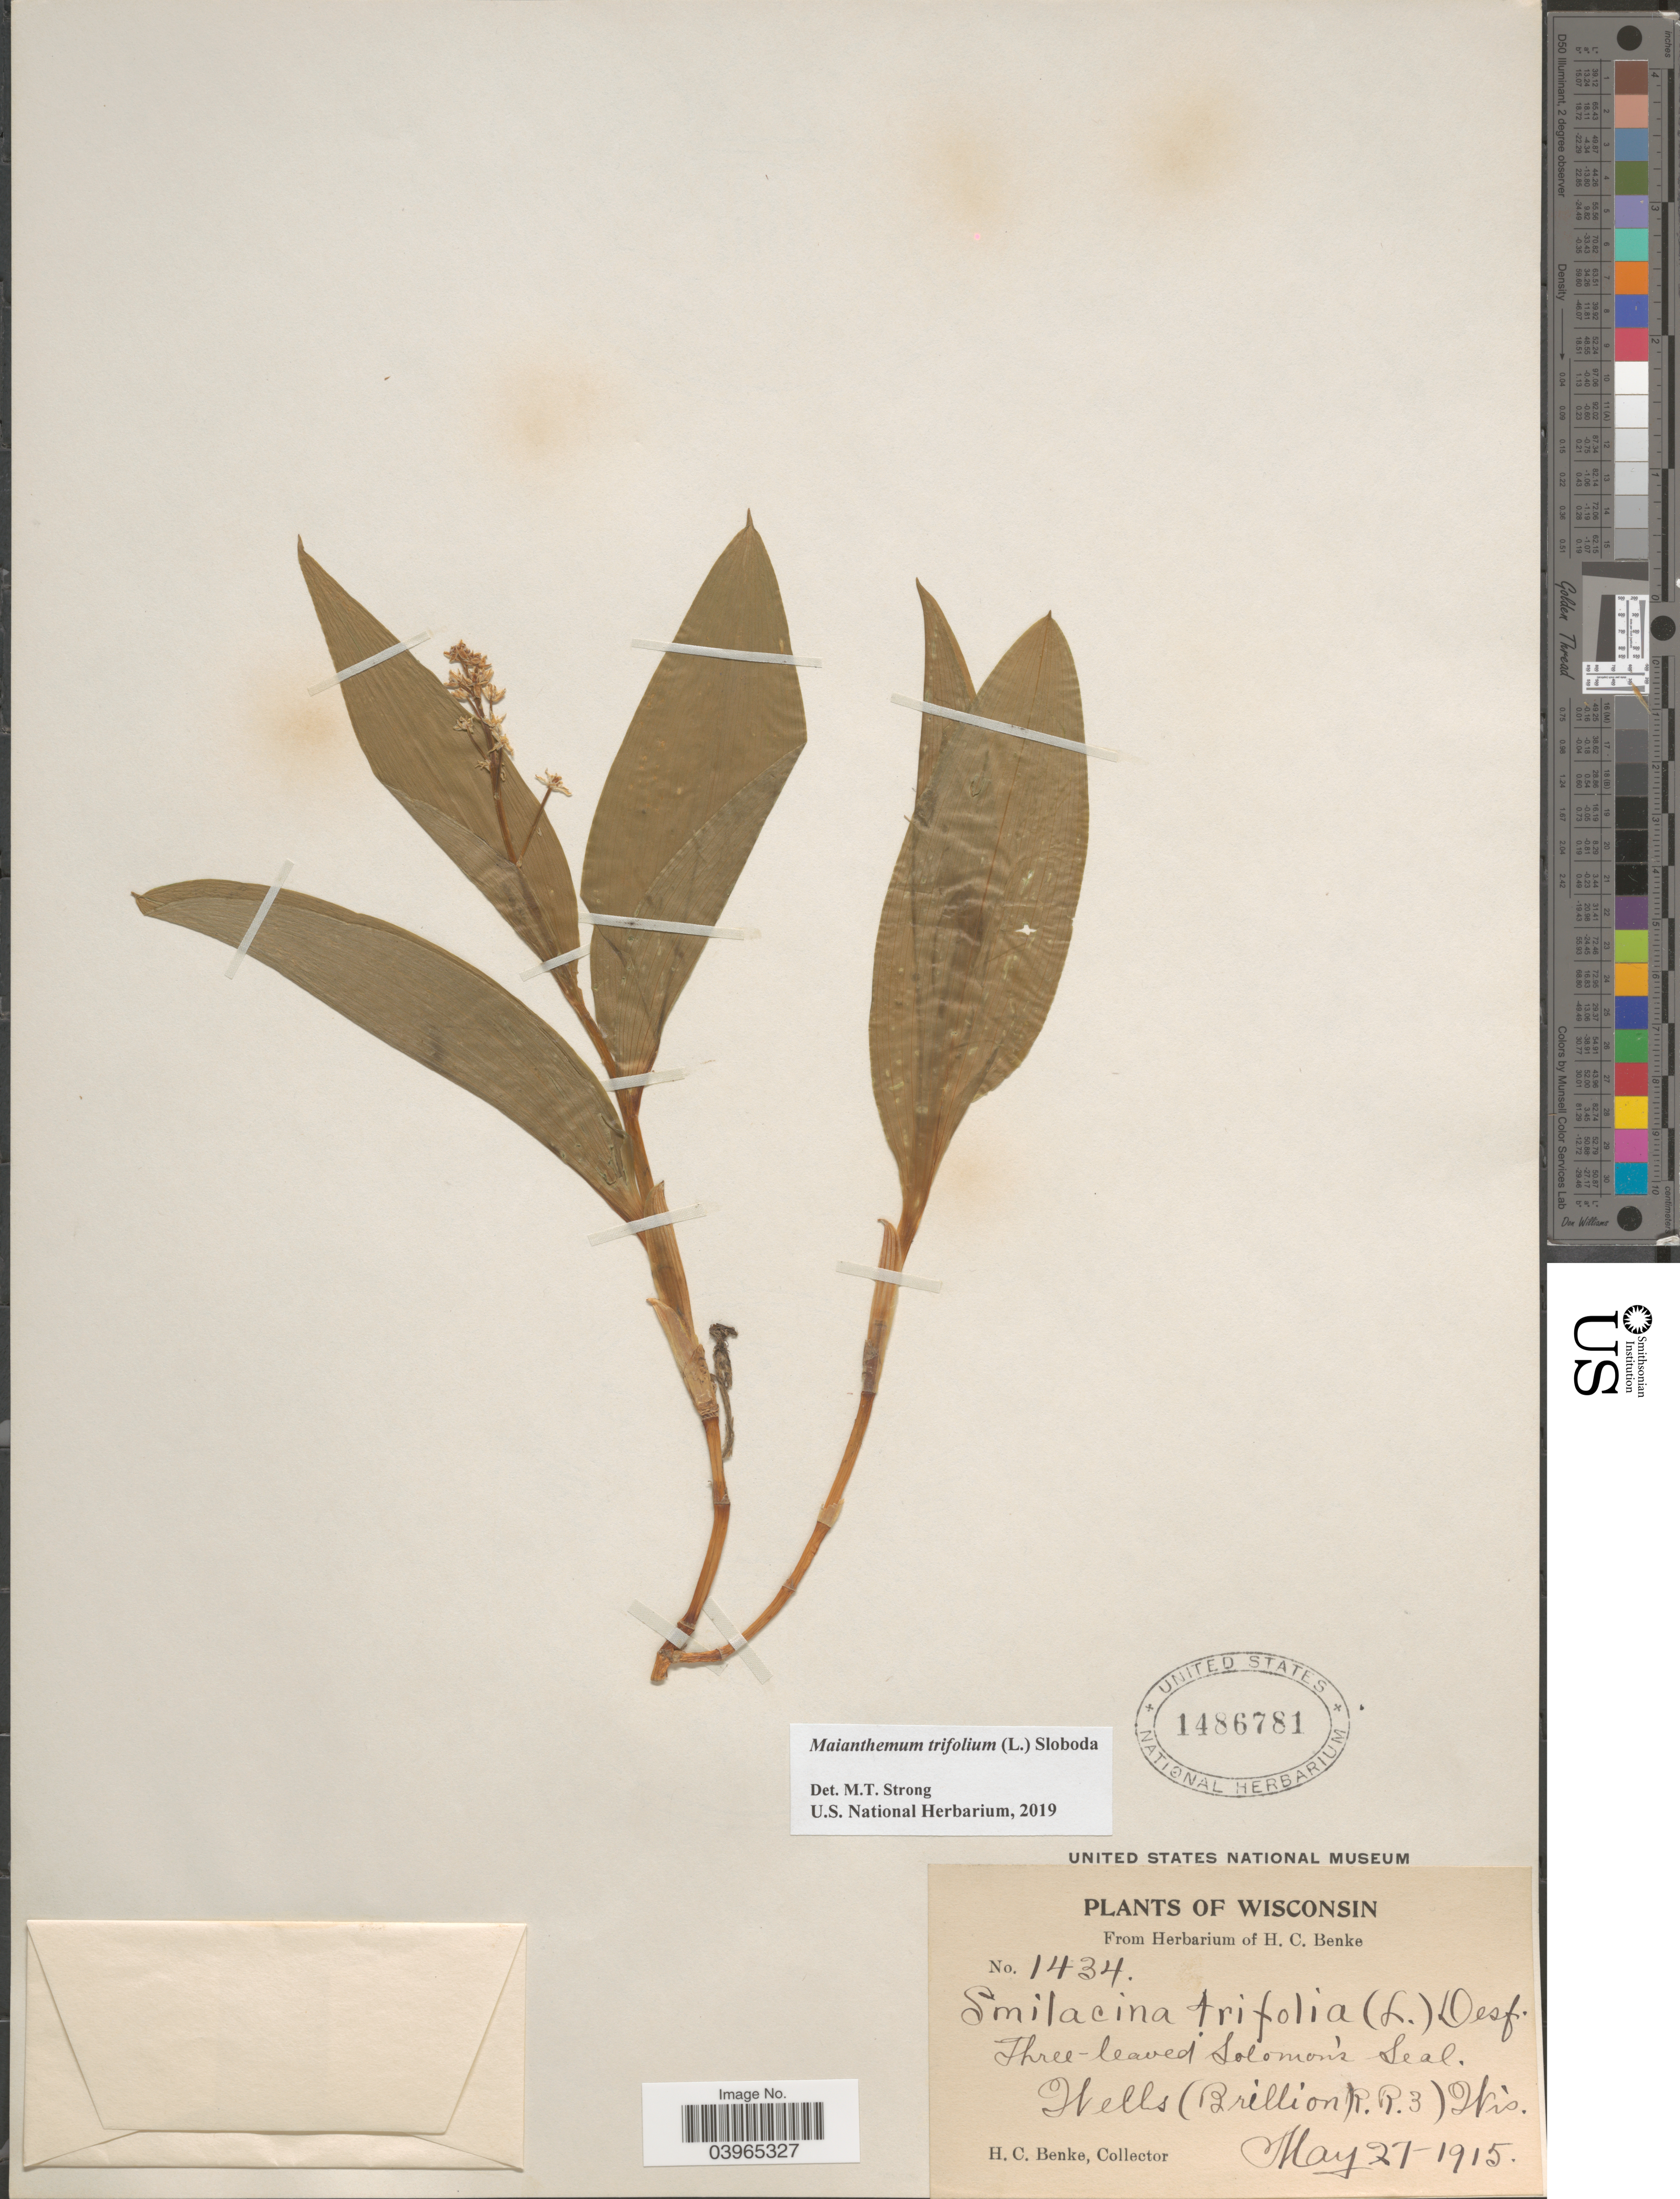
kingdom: Plantae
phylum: Tracheophyta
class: Liliopsida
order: Asparagales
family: Asparagaceae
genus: Maianthemum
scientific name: Maianthemum trifolium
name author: (L.) Sloboda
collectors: H. Benke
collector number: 1434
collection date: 1915-05-27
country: United States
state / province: Wisconsin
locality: Wells (Brillion R. R. 3).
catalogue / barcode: US 1486781